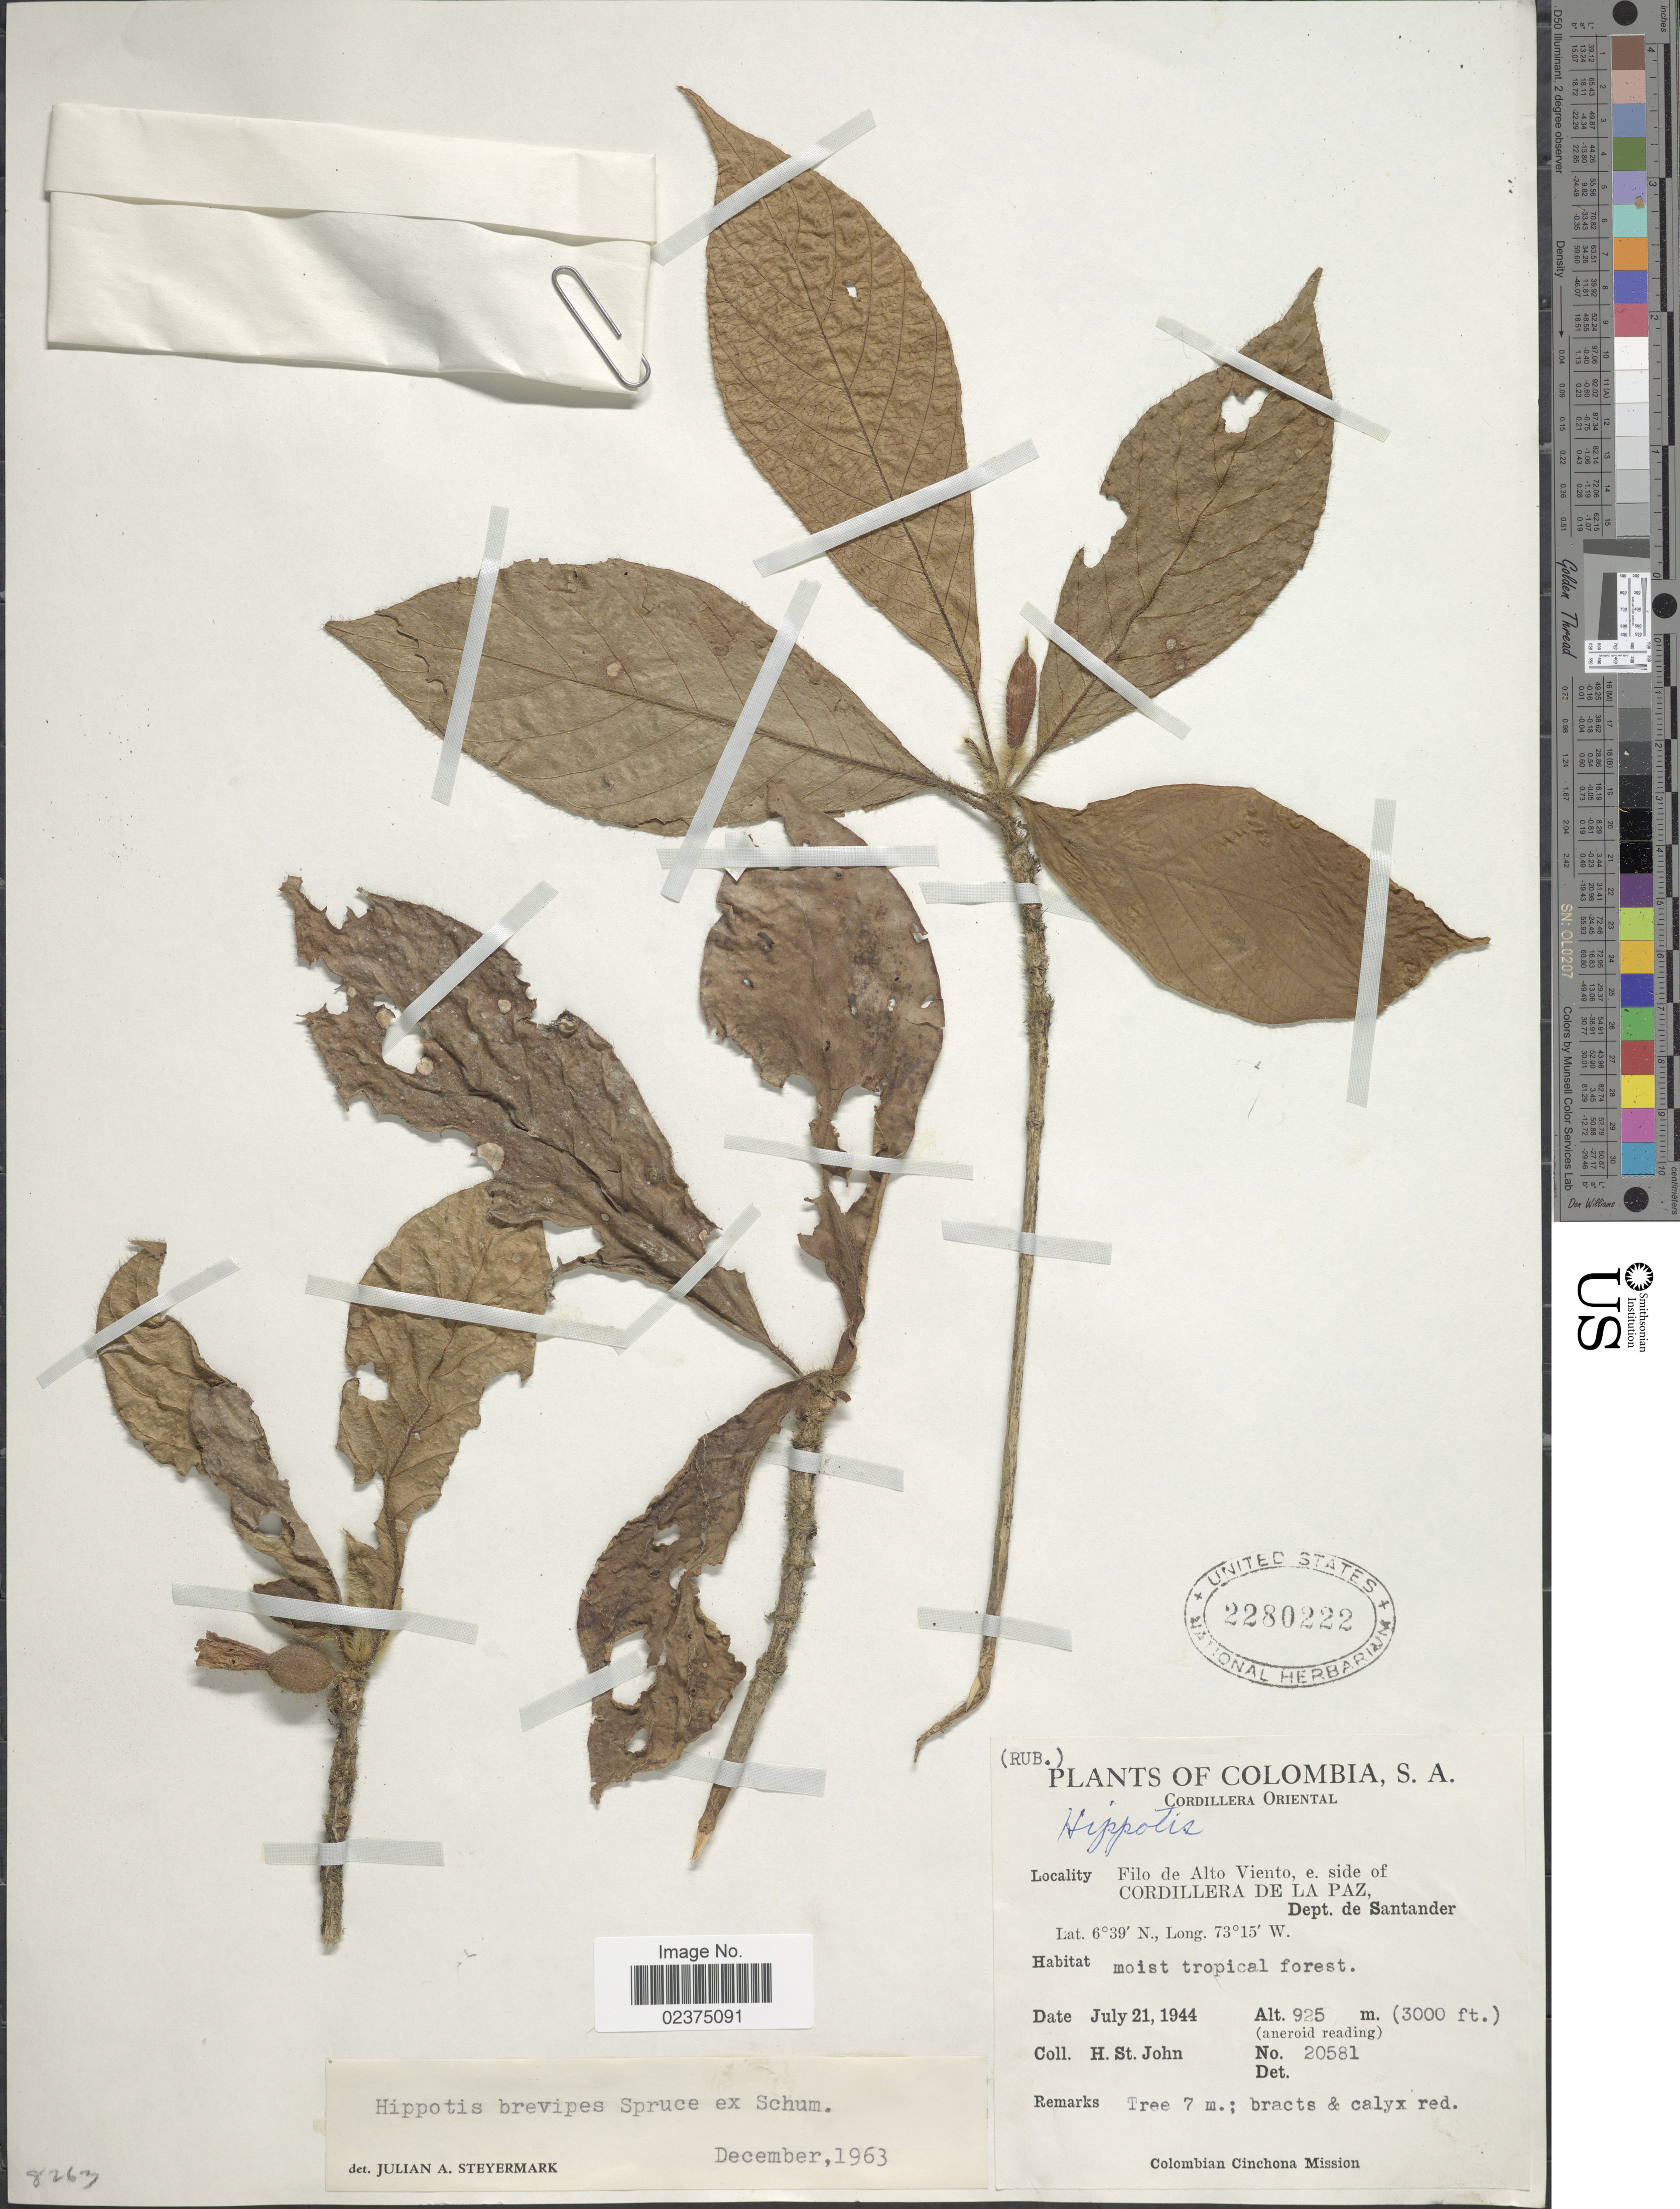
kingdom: Plantae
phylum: Tracheophyta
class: Magnoliopsida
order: Gentianales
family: Rubiaceae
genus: Hippotis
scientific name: Hippotis brevipes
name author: Spruce ex K. Schum.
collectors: H. St. John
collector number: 20581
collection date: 1944-07-21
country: Colombia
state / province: Santander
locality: Cordillera Oriental, Filo de Alto Viento, e. side of Cordillera De La Paz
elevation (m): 925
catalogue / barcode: US 2280222